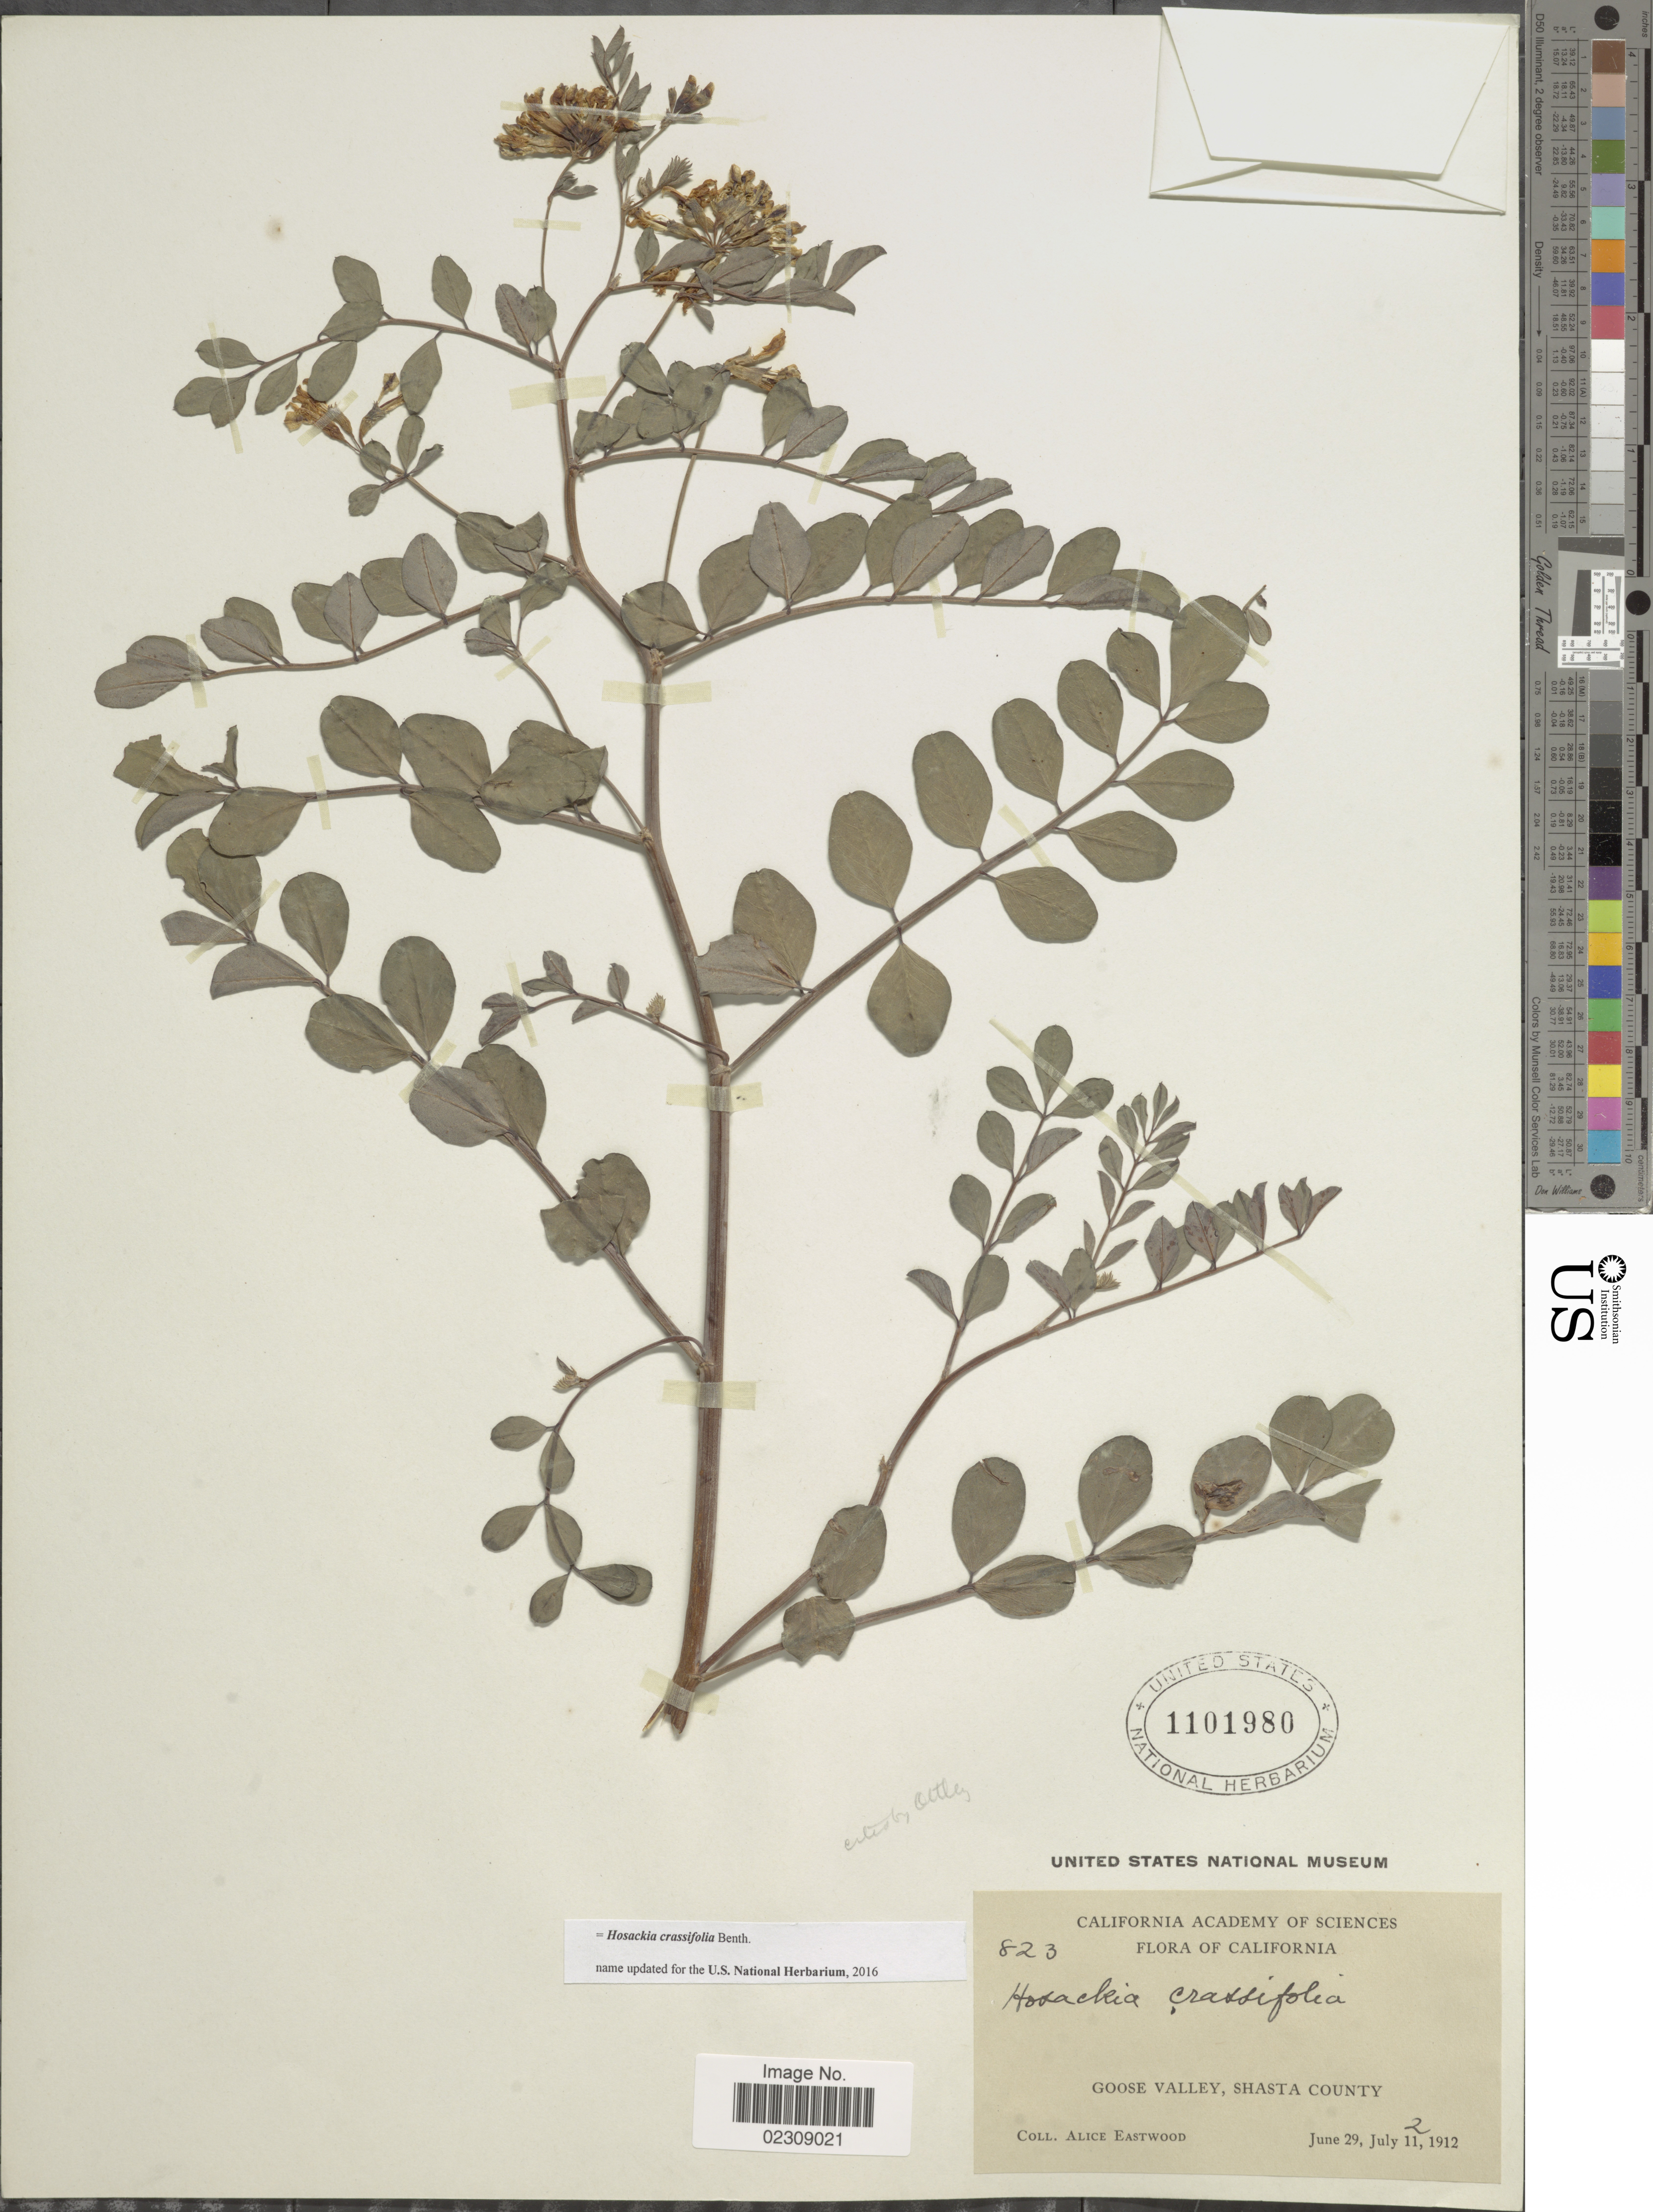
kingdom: Plantae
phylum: Tracheophyta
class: Magnoliopsida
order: Fabales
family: Fabaceae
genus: Hosackia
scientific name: Hosackia crassifolia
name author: Benth.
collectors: A. Eastwood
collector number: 823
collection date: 1912-06-29/1912-07-11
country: United States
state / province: California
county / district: Shasta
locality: Goose Valley, Shasta County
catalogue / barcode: US 1101980